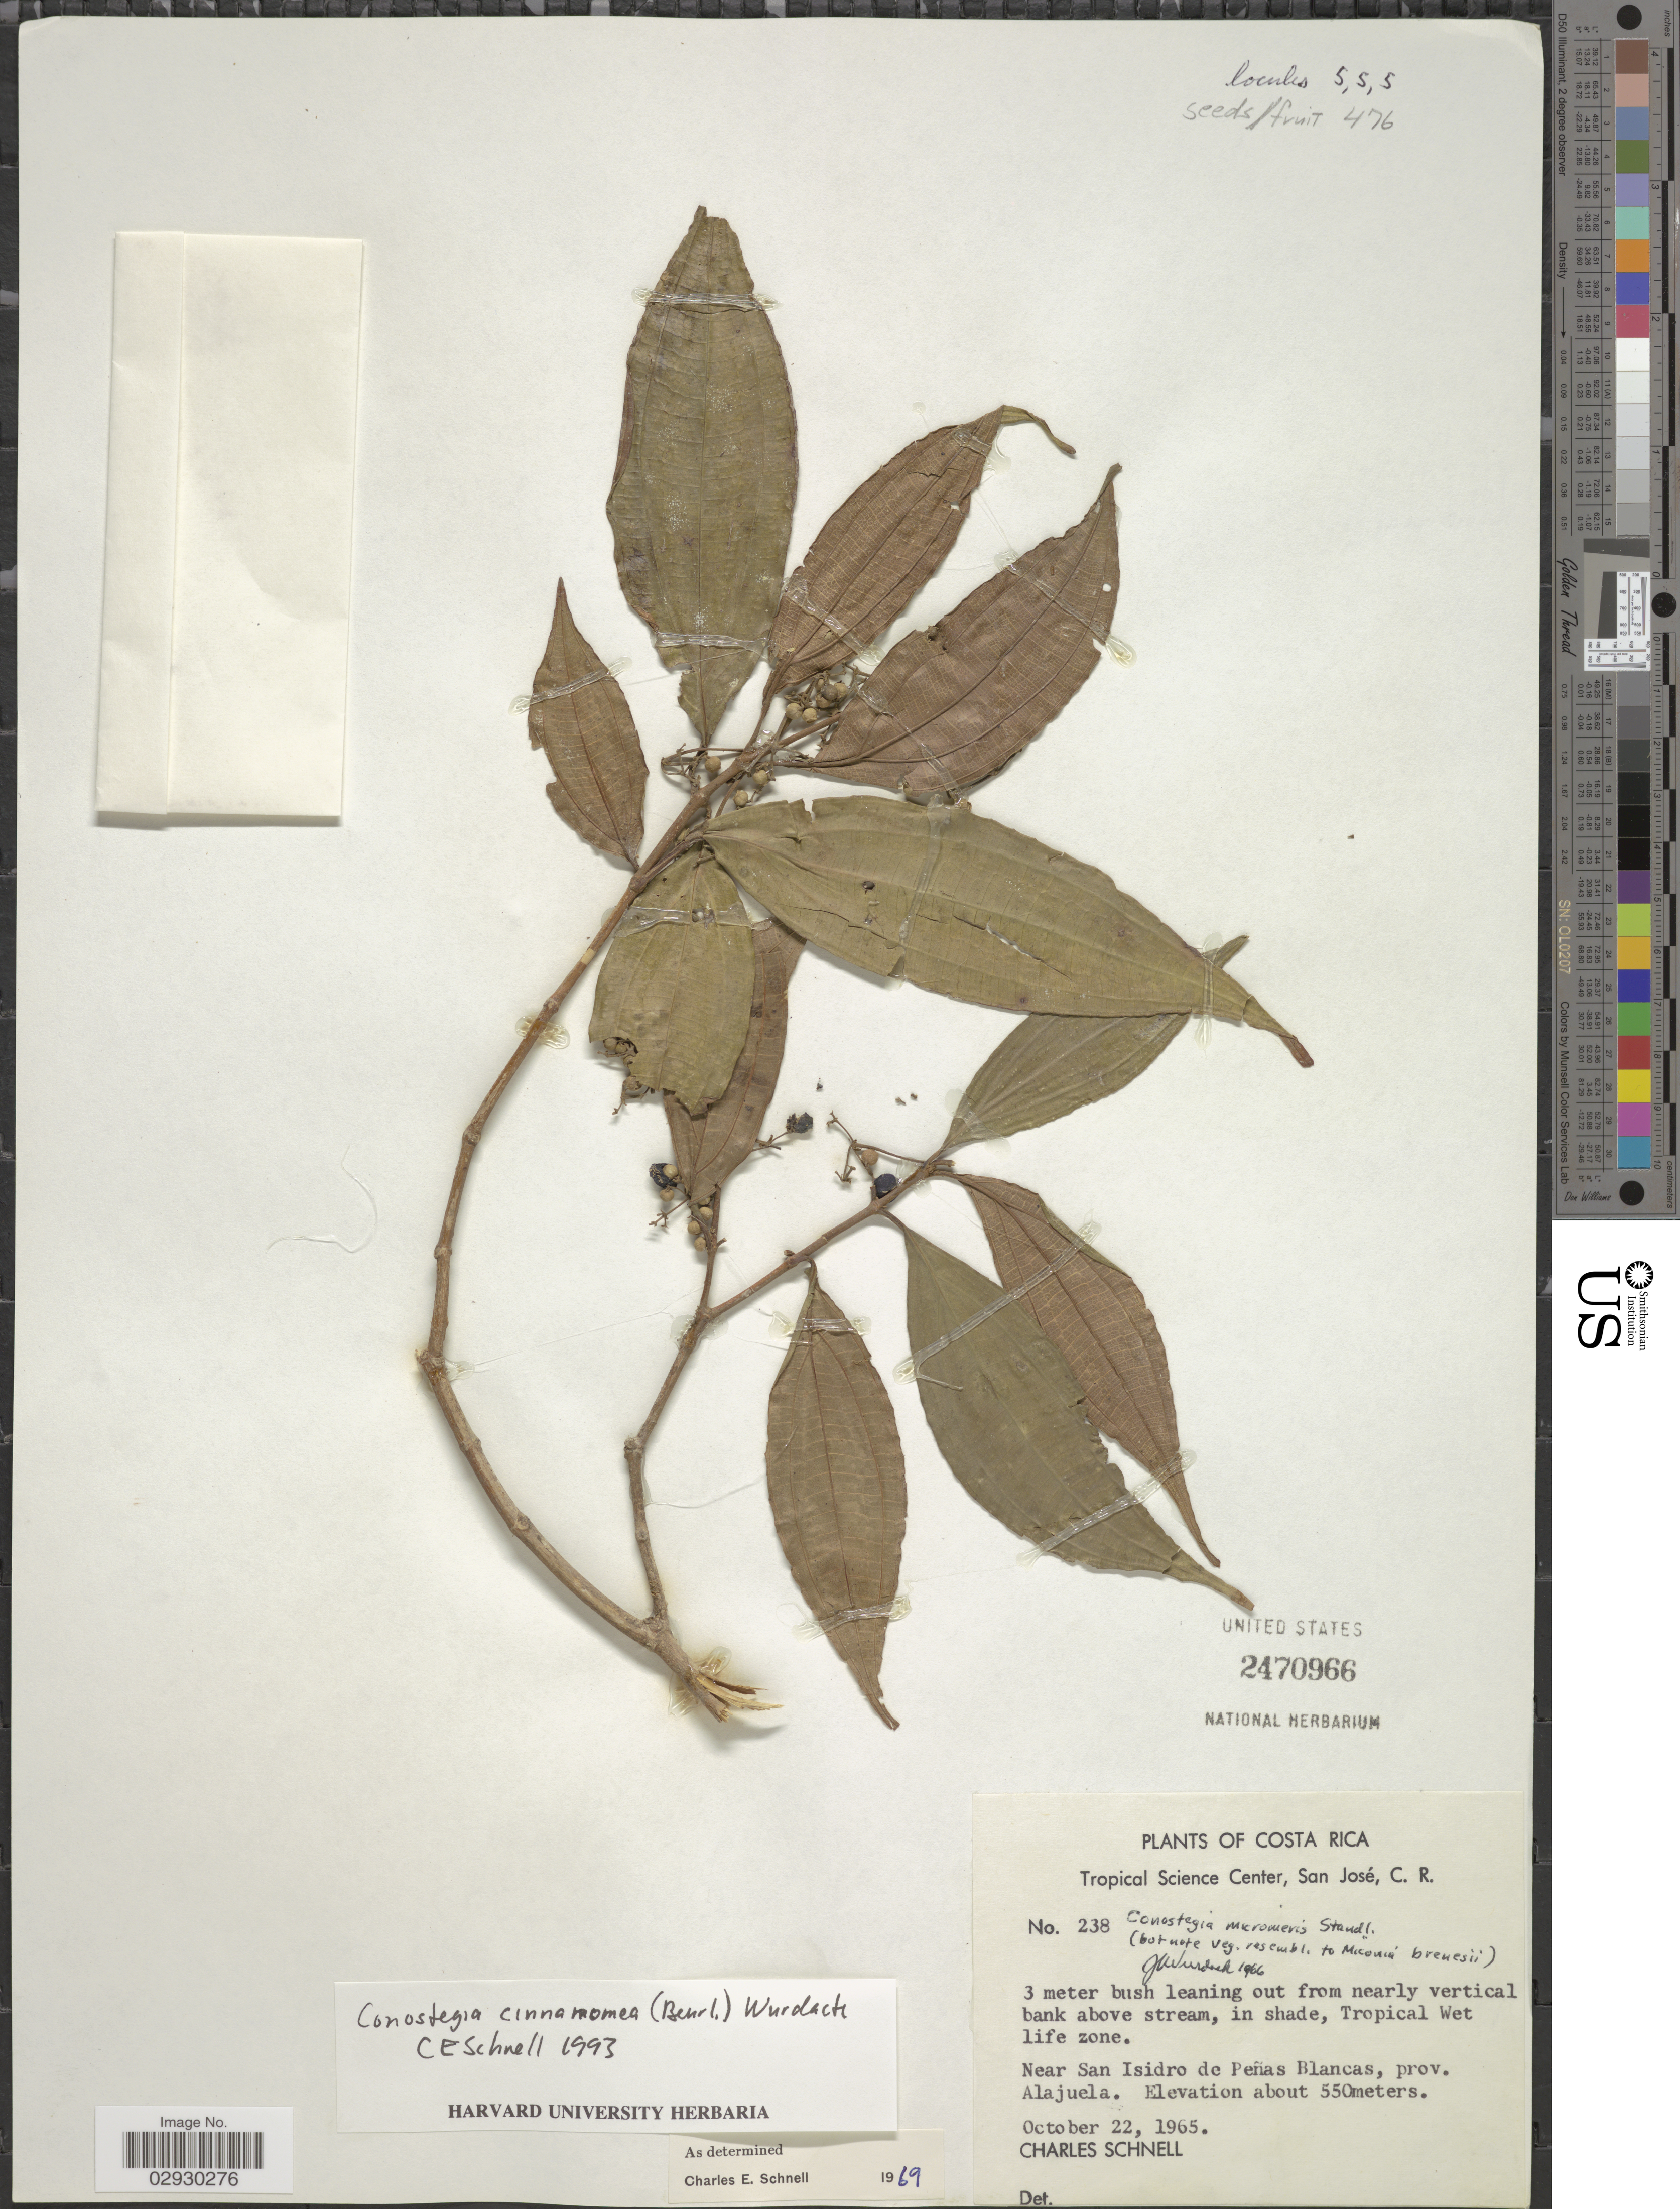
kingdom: Plantae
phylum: Tracheophyta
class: Magnoliopsida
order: Myrtales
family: Melastomataceae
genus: Conostegia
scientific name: Conostegia cinnamomea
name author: (Beurl.) Cogn.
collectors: C. Schnell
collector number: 238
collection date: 1965-10-22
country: Costa Rica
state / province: Alajuela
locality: Tropical Wet life zone. Near San Isidro de Peñas Blancas, prov. Alajuela.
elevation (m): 550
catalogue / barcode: US 2470966